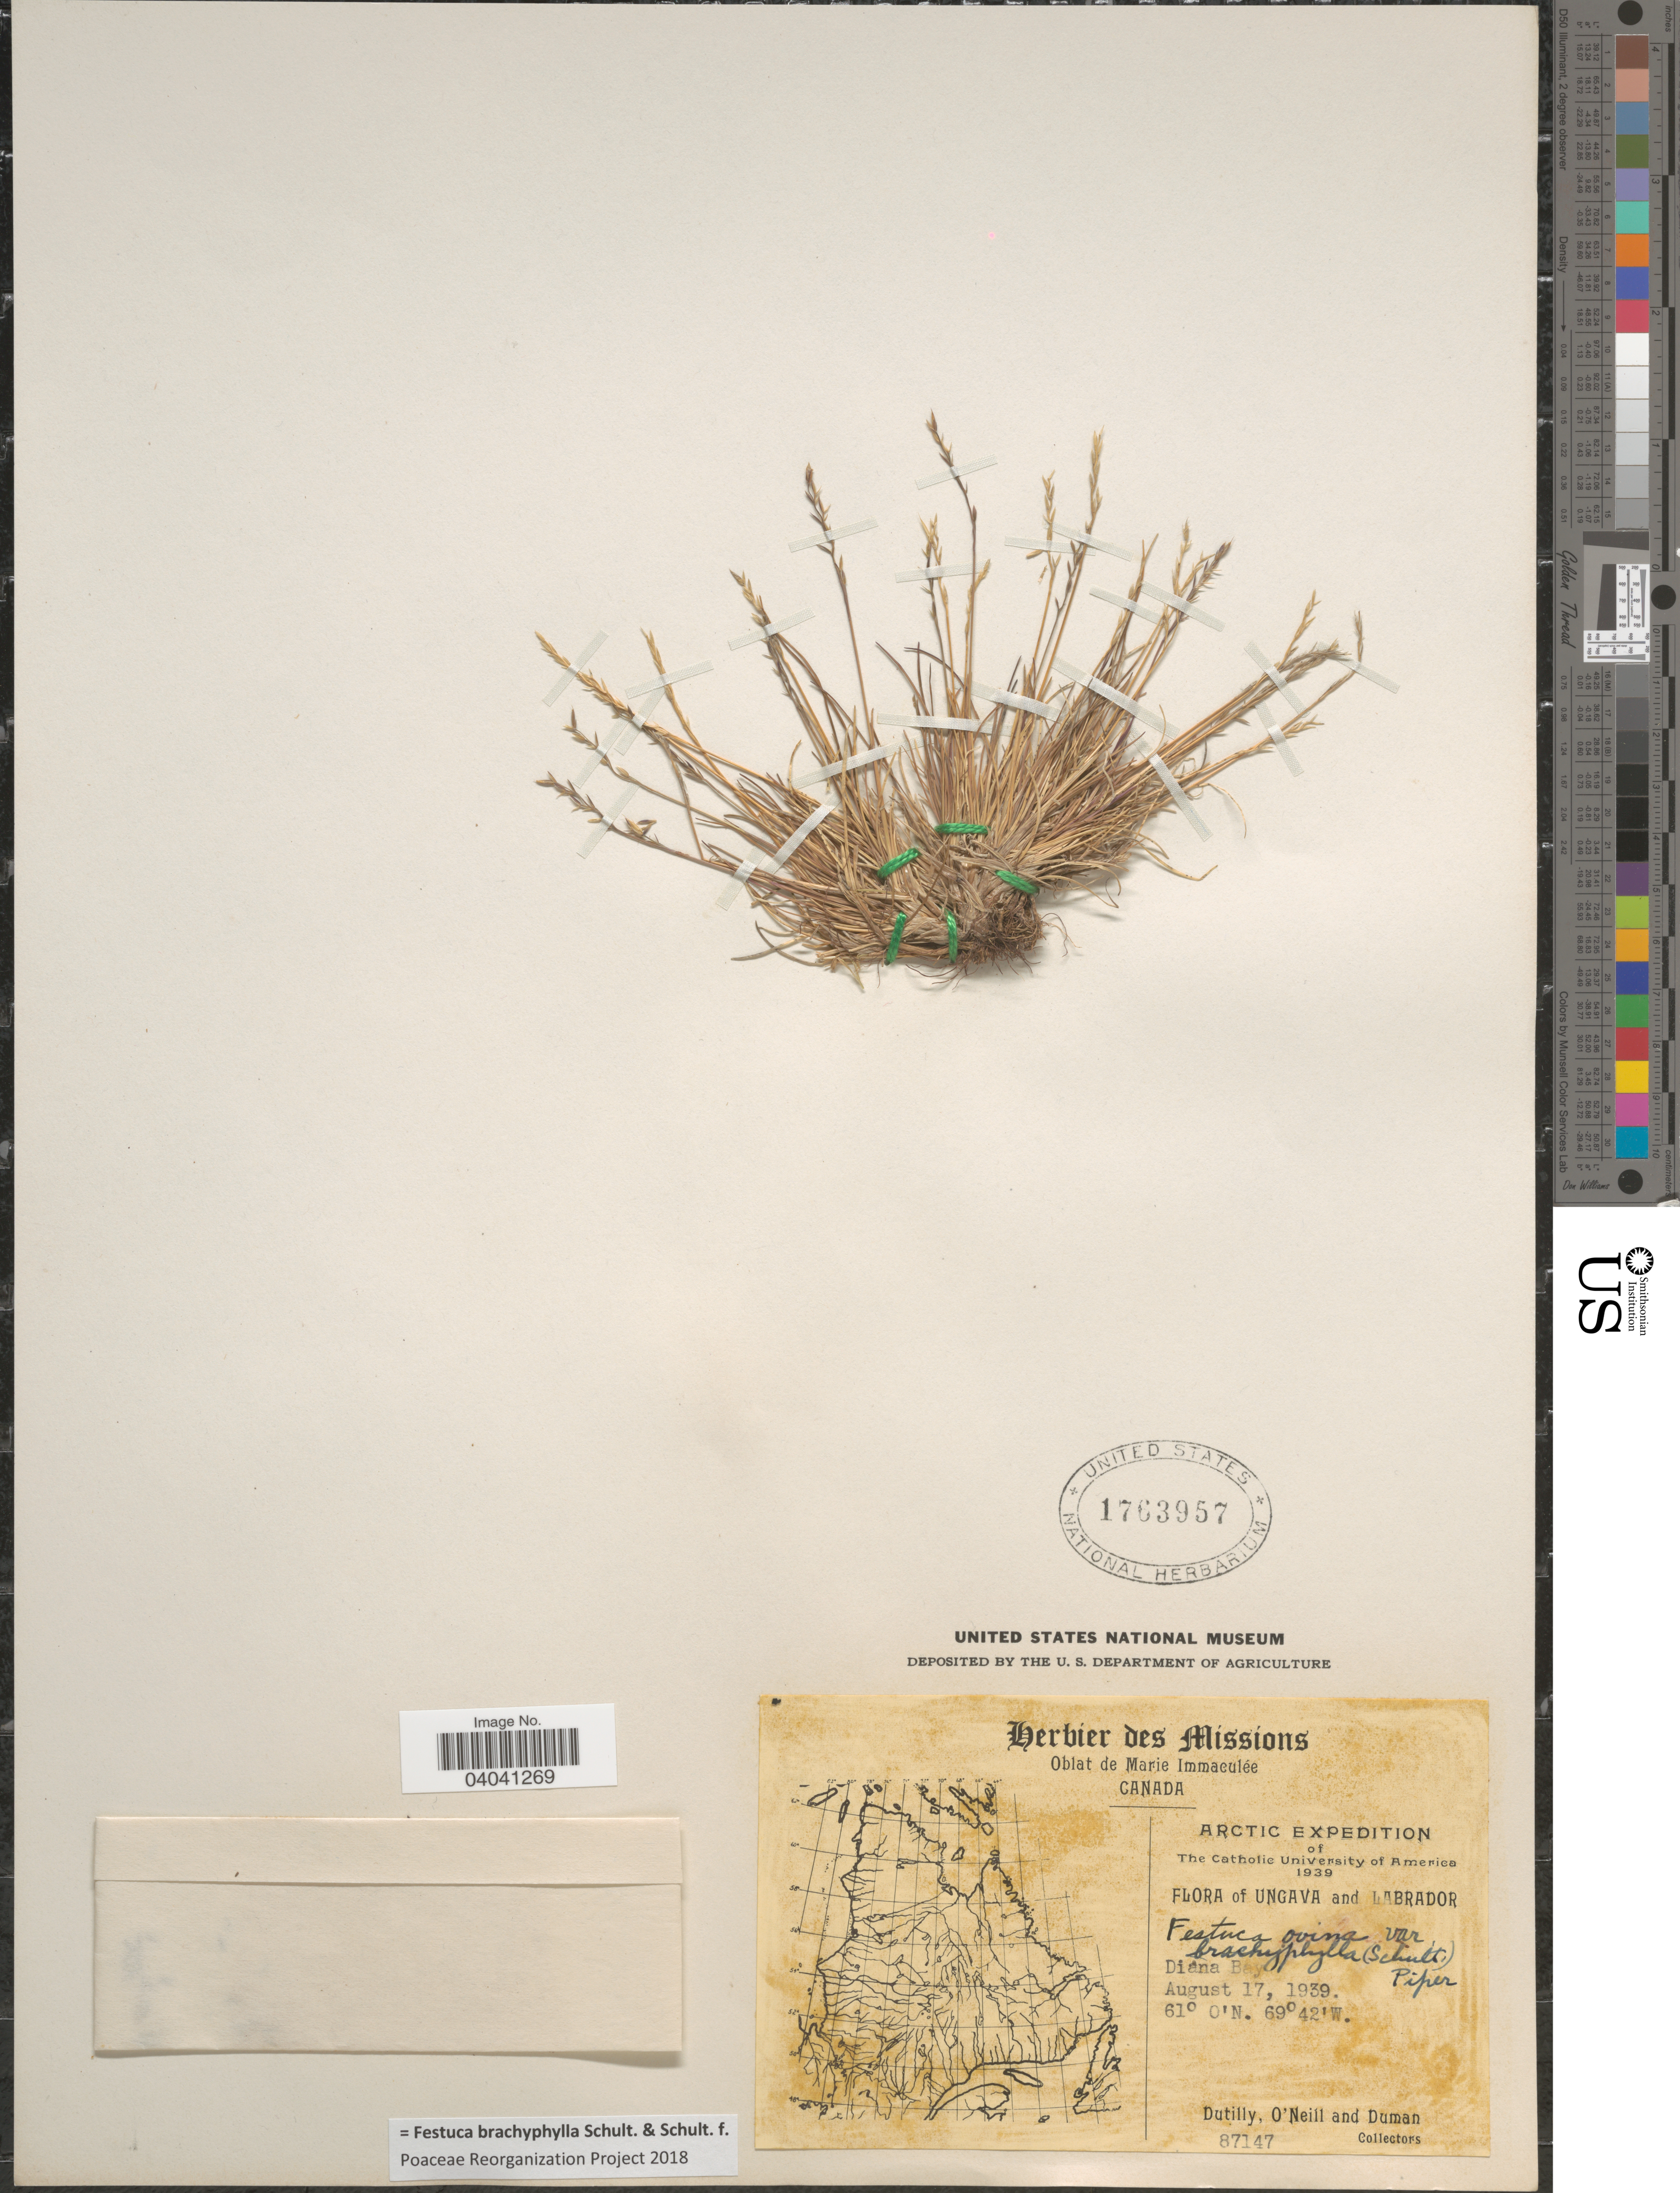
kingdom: Plantae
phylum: Tracheophyta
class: Liliopsida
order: Poales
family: Poaceae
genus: Festuca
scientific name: Festuca brachyphylla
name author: Schult. & Schult. f.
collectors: -. Dutilly, -. O'Neill & -. Duman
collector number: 87147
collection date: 1939-08-17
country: Canada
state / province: Newfoundland and Labrador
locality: Ungava and Labrador. Diana Bay.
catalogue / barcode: US 1763957